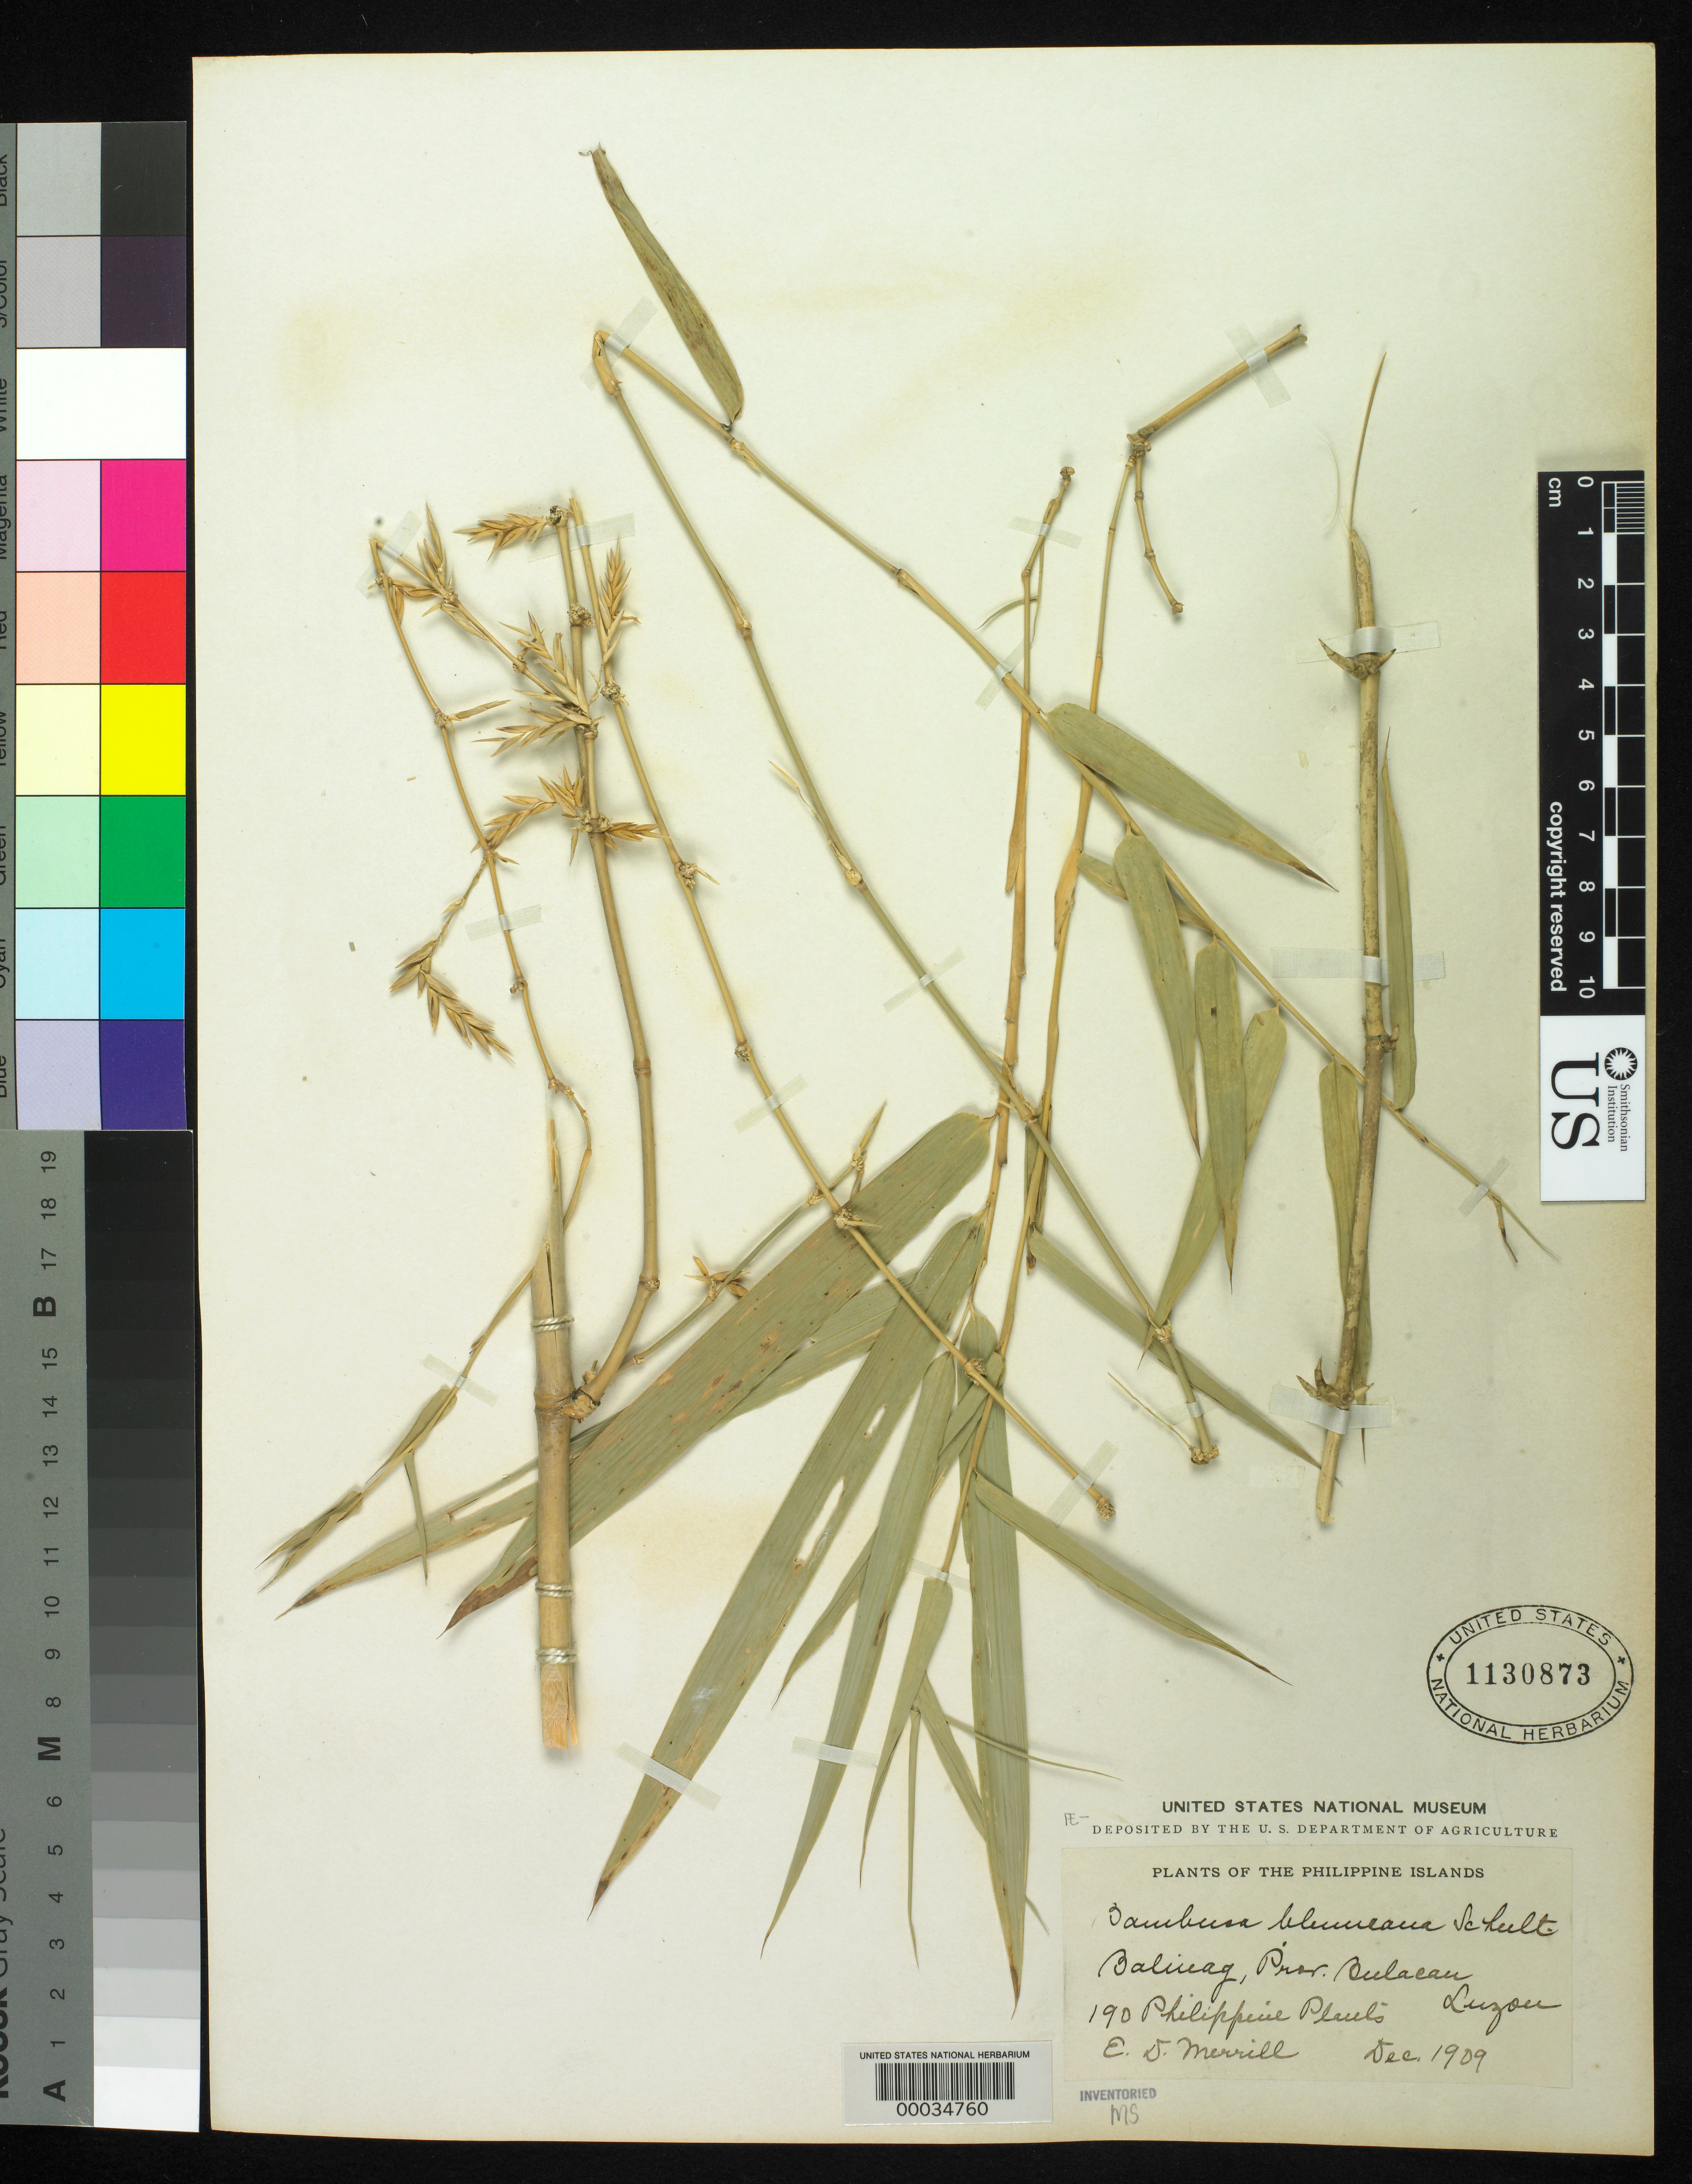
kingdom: Plantae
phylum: Tracheophyta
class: Liliopsida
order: Poales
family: Poaceae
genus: Bambusa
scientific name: Bambusa spinosa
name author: Roxb.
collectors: E. D. Merrill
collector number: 190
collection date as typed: Dec 1909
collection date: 1909-12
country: Philippines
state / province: Central Luzon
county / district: Bulacan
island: Luzon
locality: Baliuag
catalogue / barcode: US 1130873